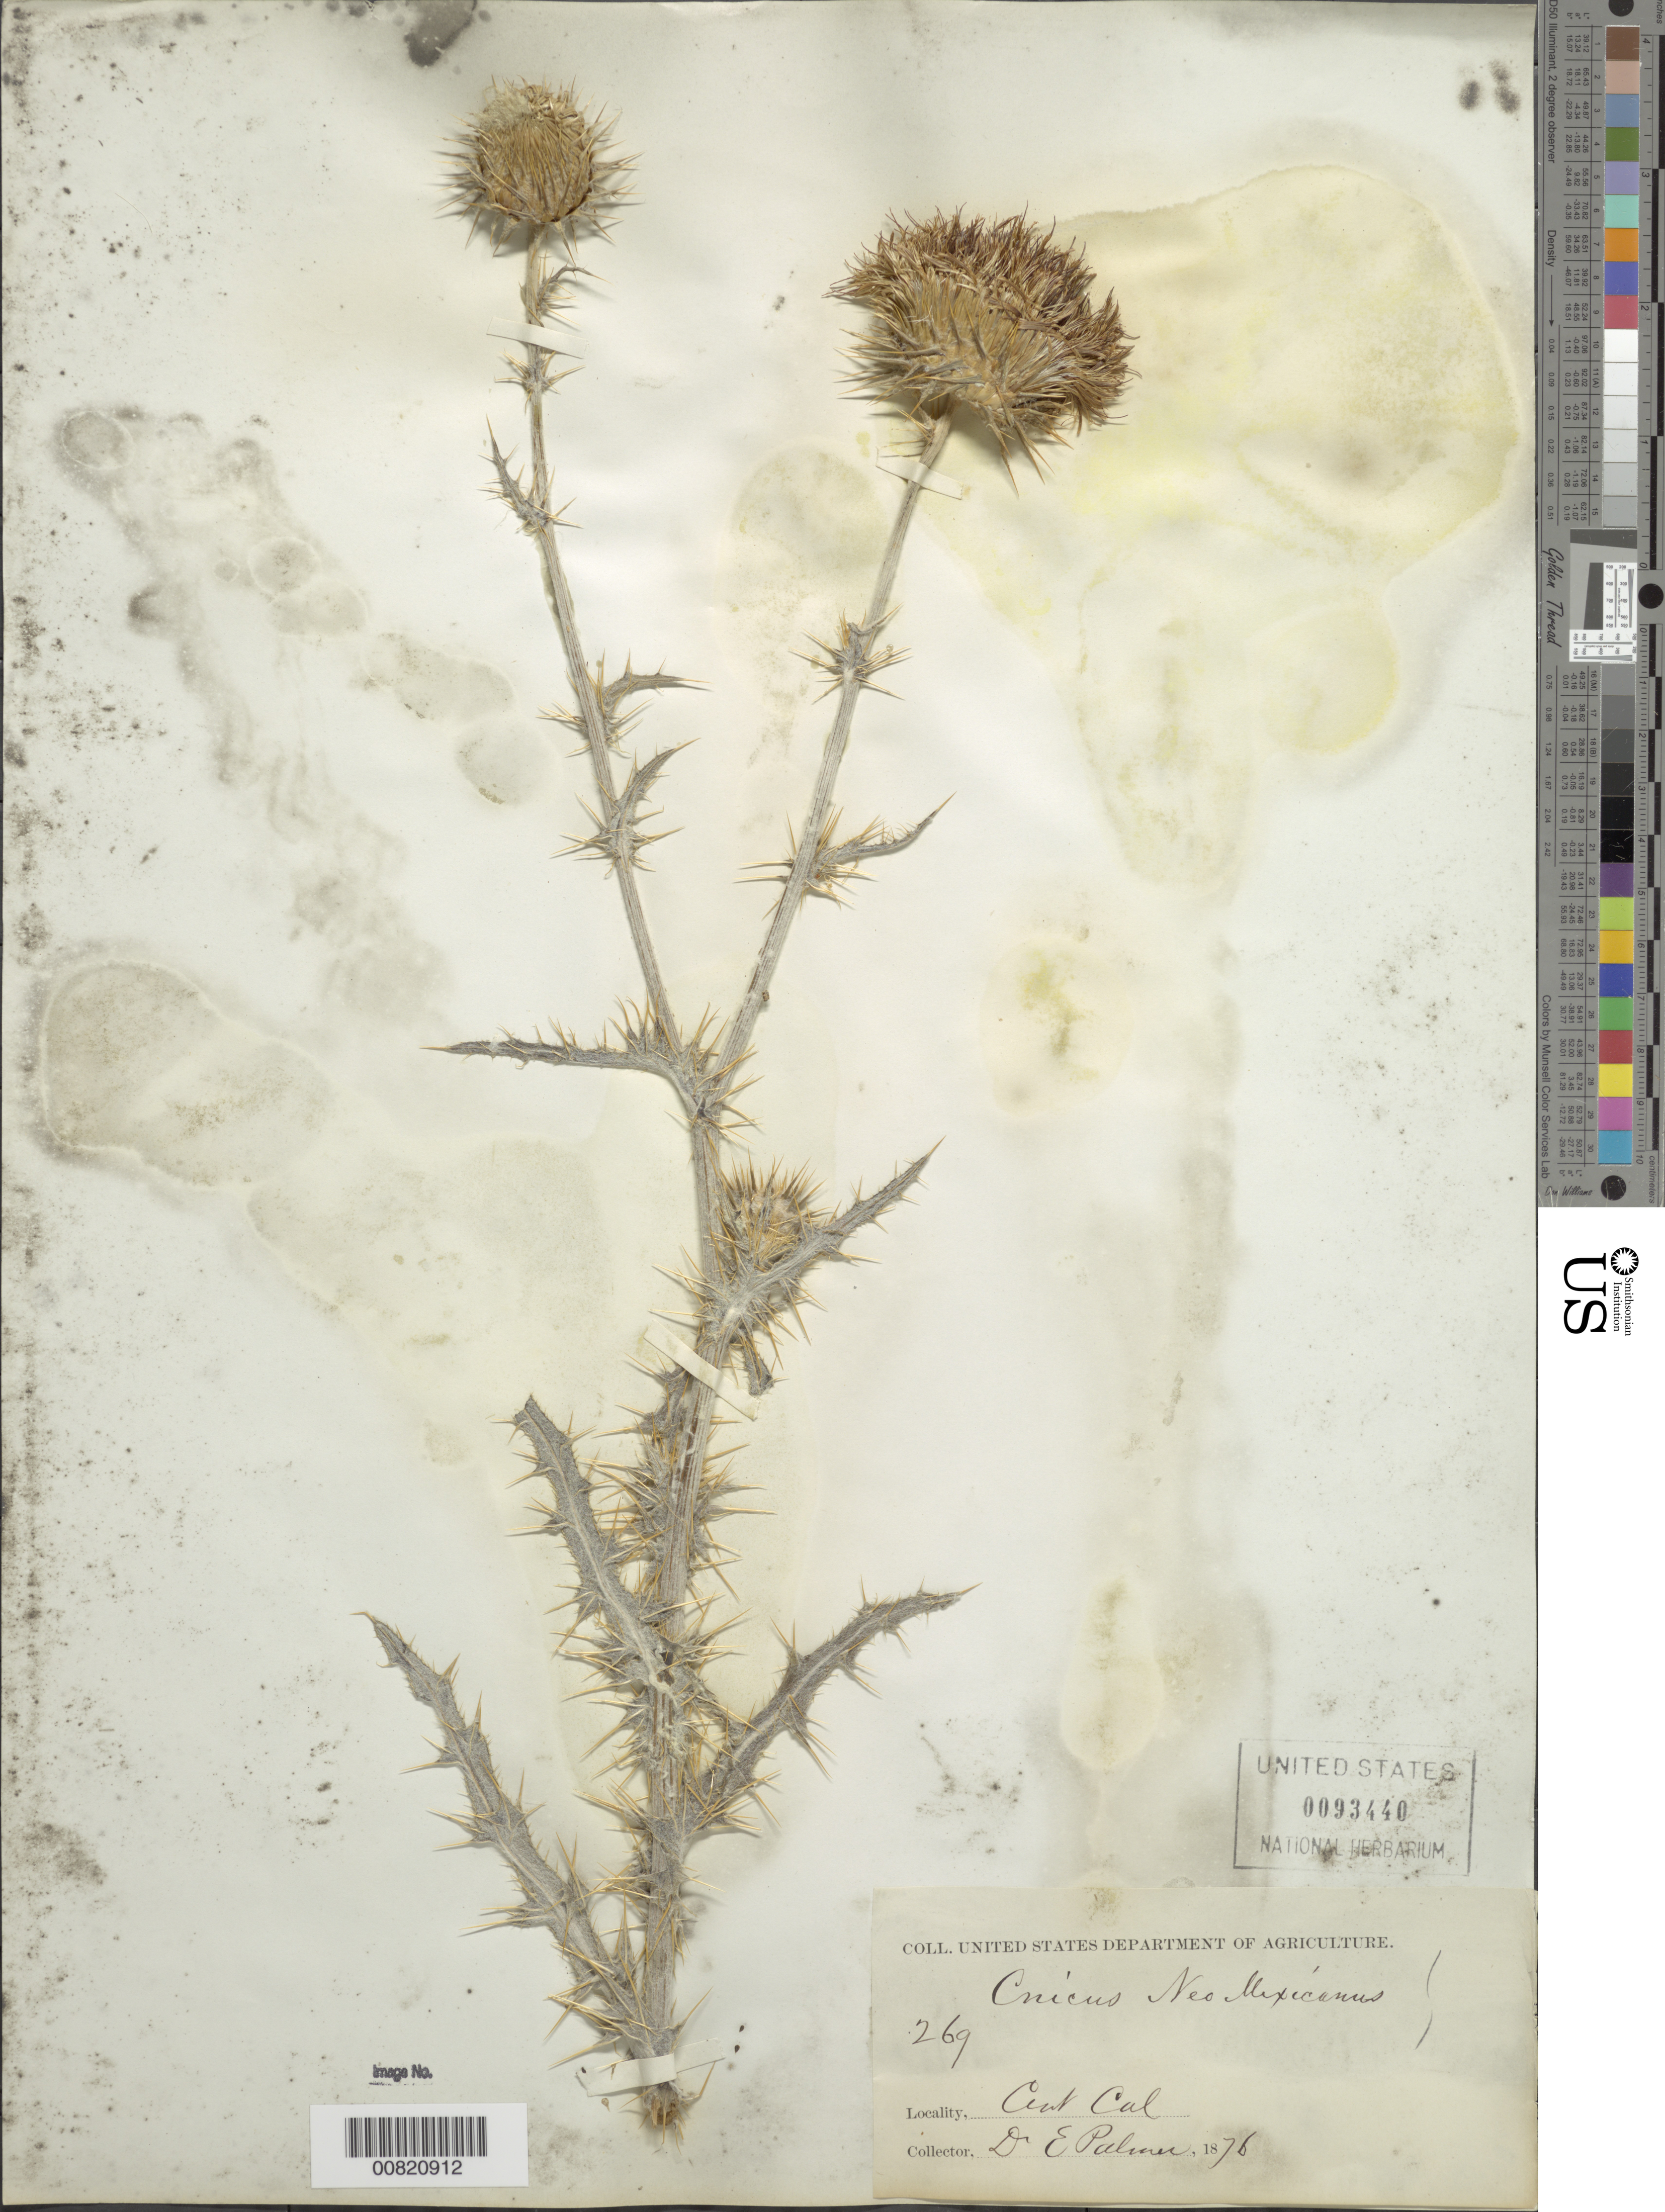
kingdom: Plantae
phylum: Tracheophyta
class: Magnoliopsida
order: Asterales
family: Asteraceae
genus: Cirsium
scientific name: Cirsium neomexicanum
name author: A. Gray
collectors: E. Palmer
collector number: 269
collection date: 1876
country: United States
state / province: California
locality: Cent. Cal.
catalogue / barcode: US 93440